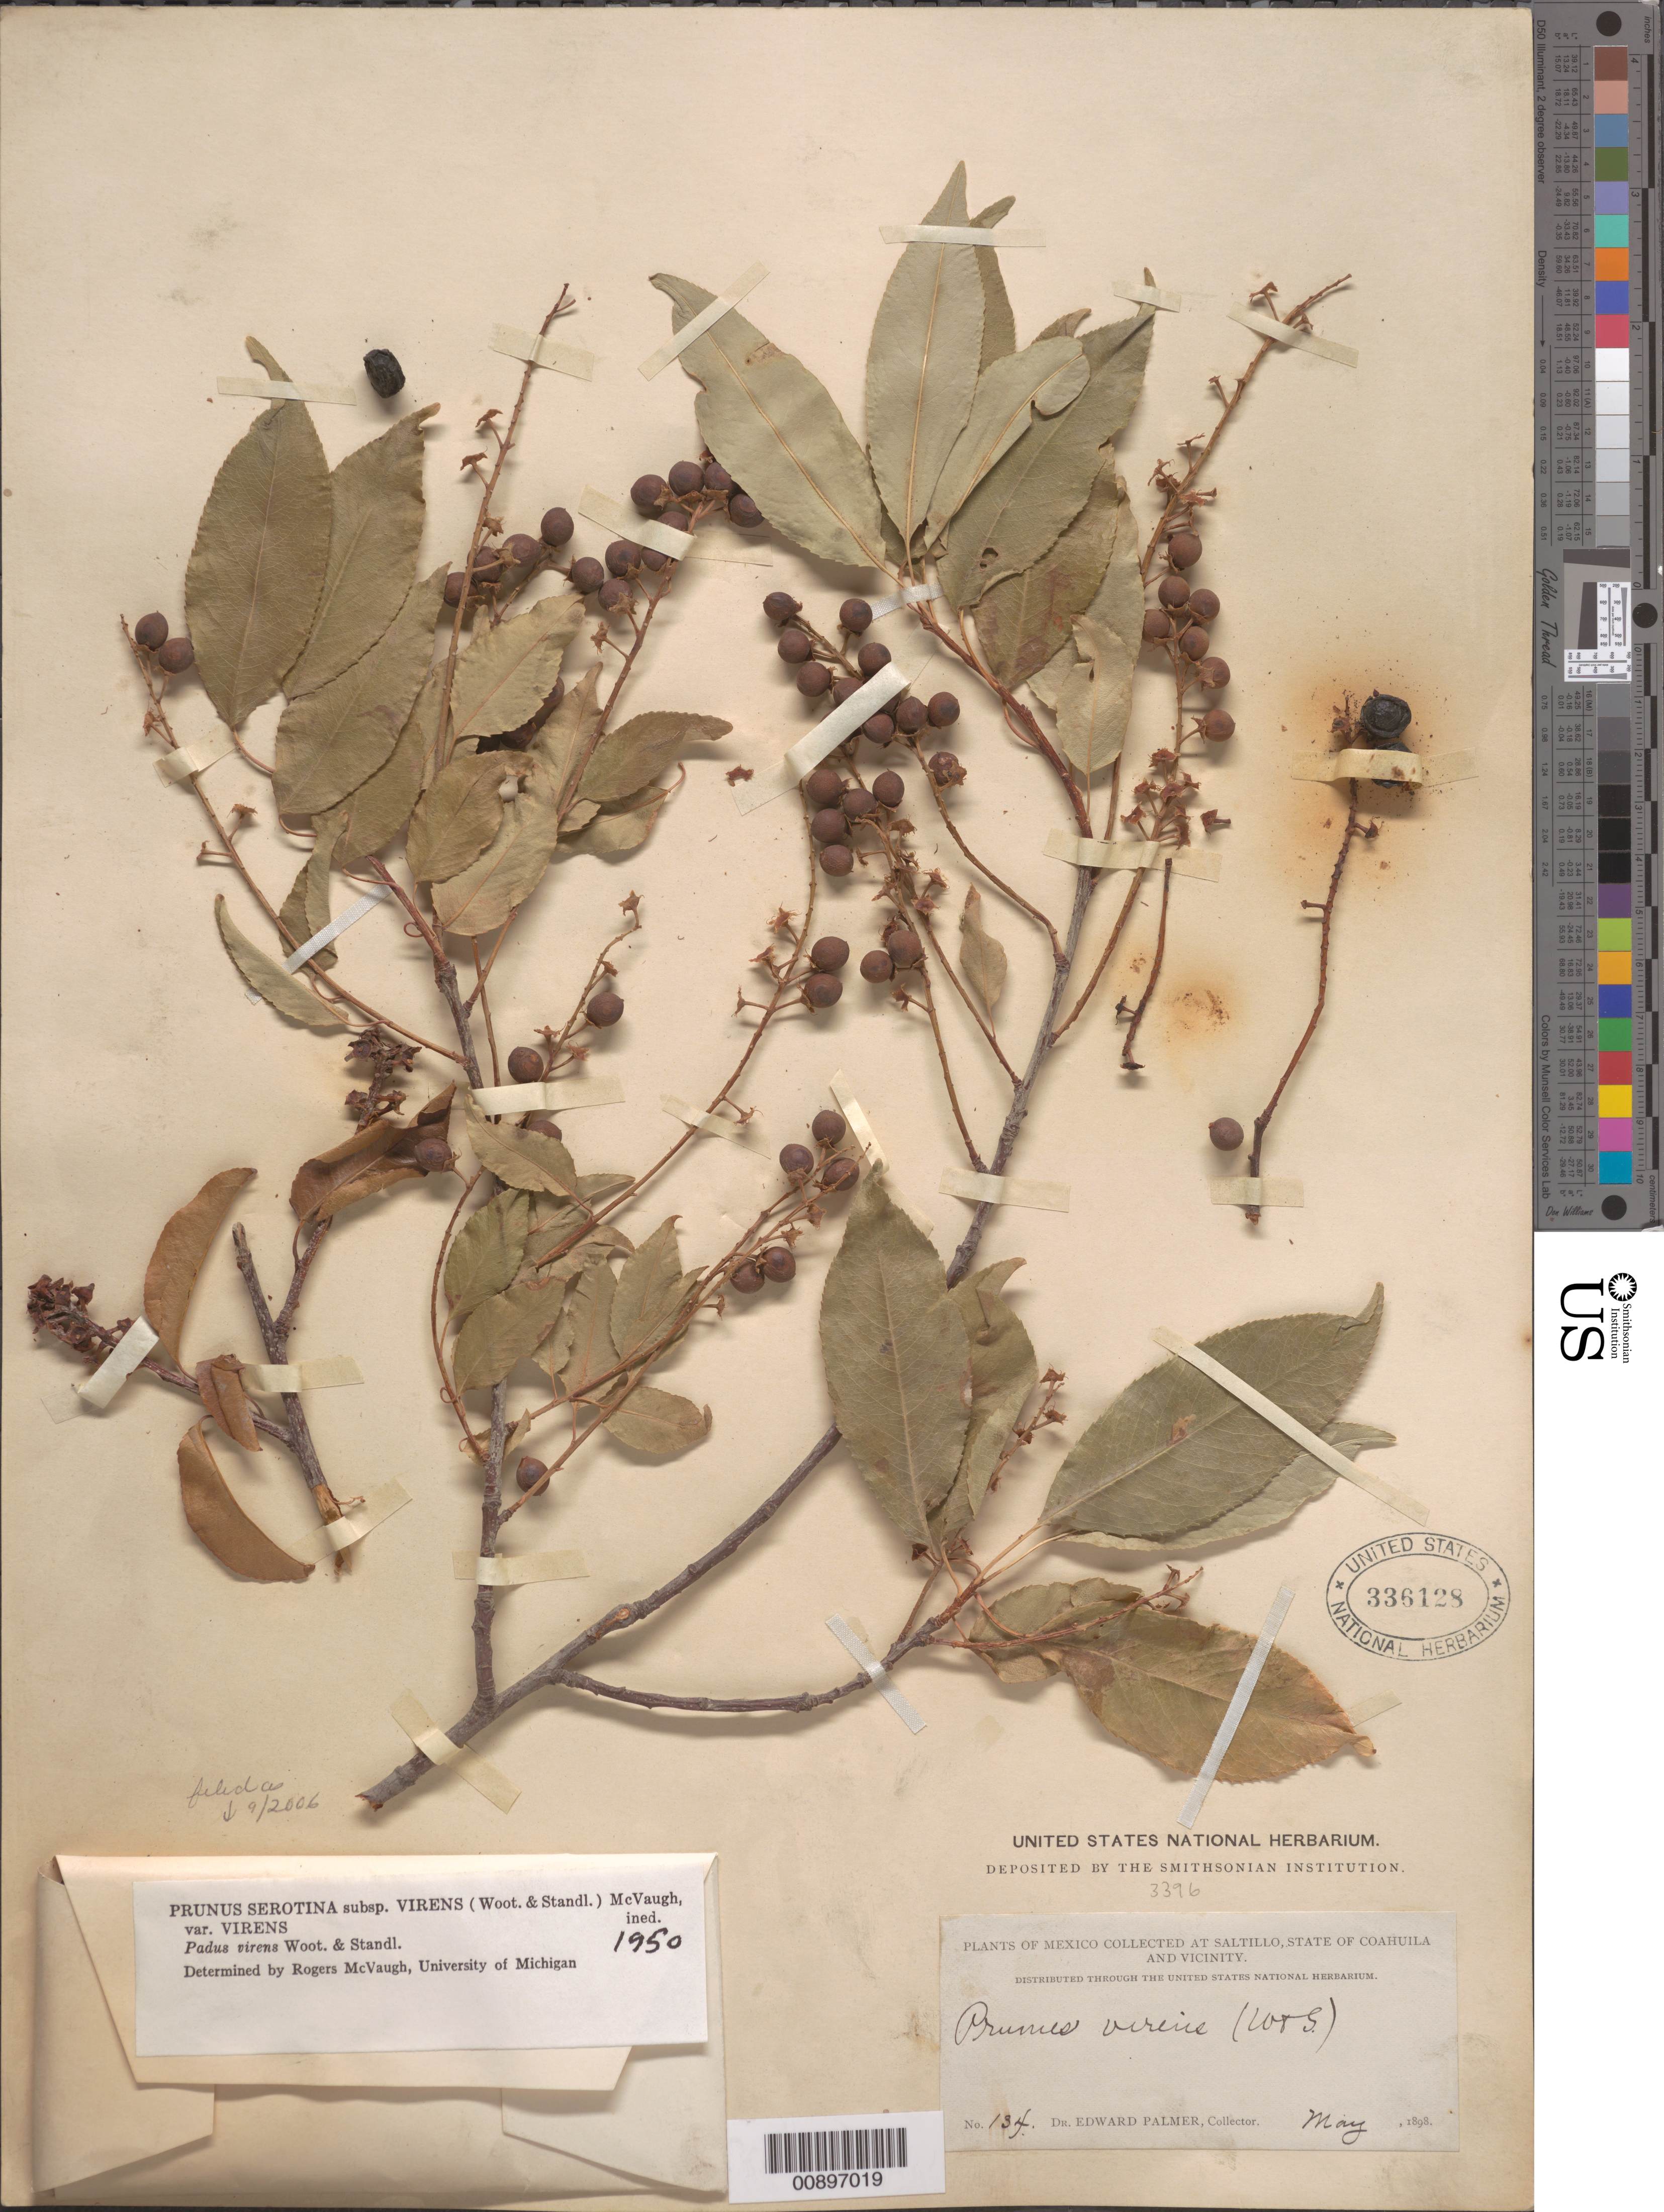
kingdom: Plantae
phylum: Tracheophyta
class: Magnoliopsida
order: Rosales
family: Rosaceae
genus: Prunus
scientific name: Prunus serotina var. rufula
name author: (Wooton & Standl.) McVaugh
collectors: E. Palmer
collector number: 134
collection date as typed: May 1898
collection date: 1898-05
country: Mexico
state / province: Coahuila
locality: Saltillo, Coahuila and vicinity.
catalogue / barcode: US 336128